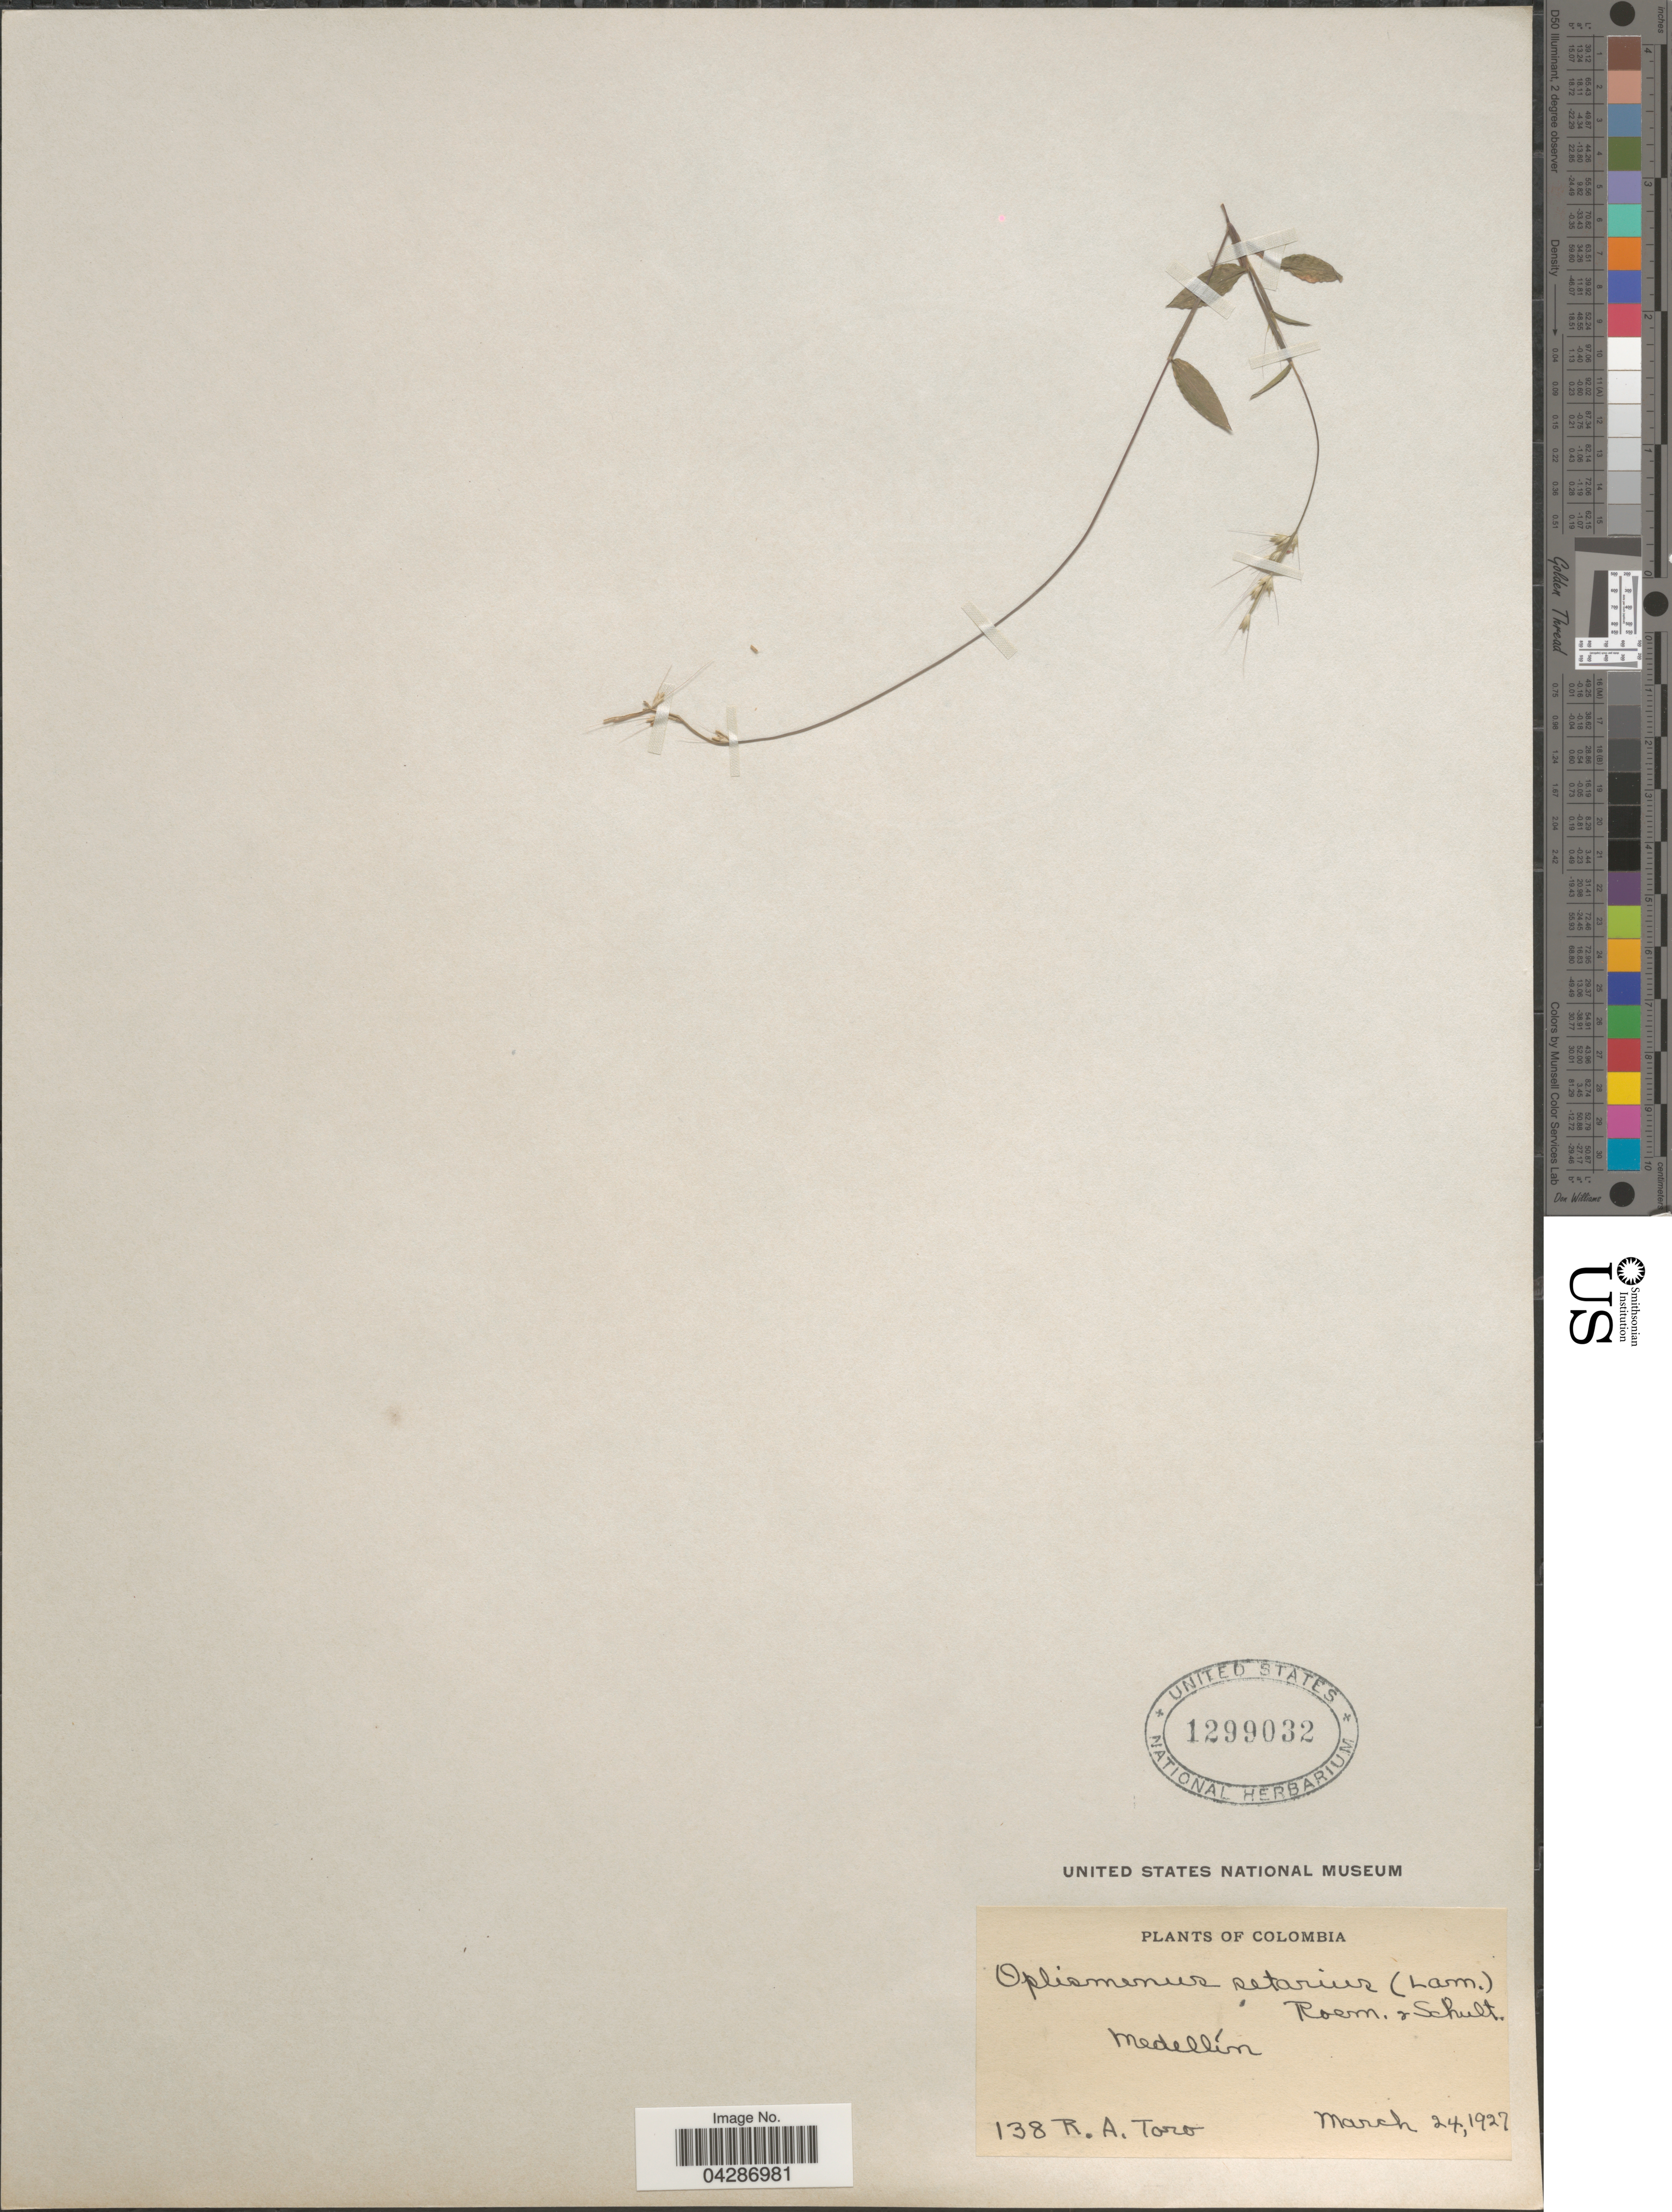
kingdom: Plantae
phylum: Tracheophyta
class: Liliopsida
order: Poales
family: Poaceae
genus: Oplismenus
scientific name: Oplismenus hirtellus subsp. setarius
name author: (Lam.) Mez ex Ekman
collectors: R. A. Toro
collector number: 138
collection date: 1927-03-24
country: Colombia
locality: Medellín.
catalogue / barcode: US 1299032